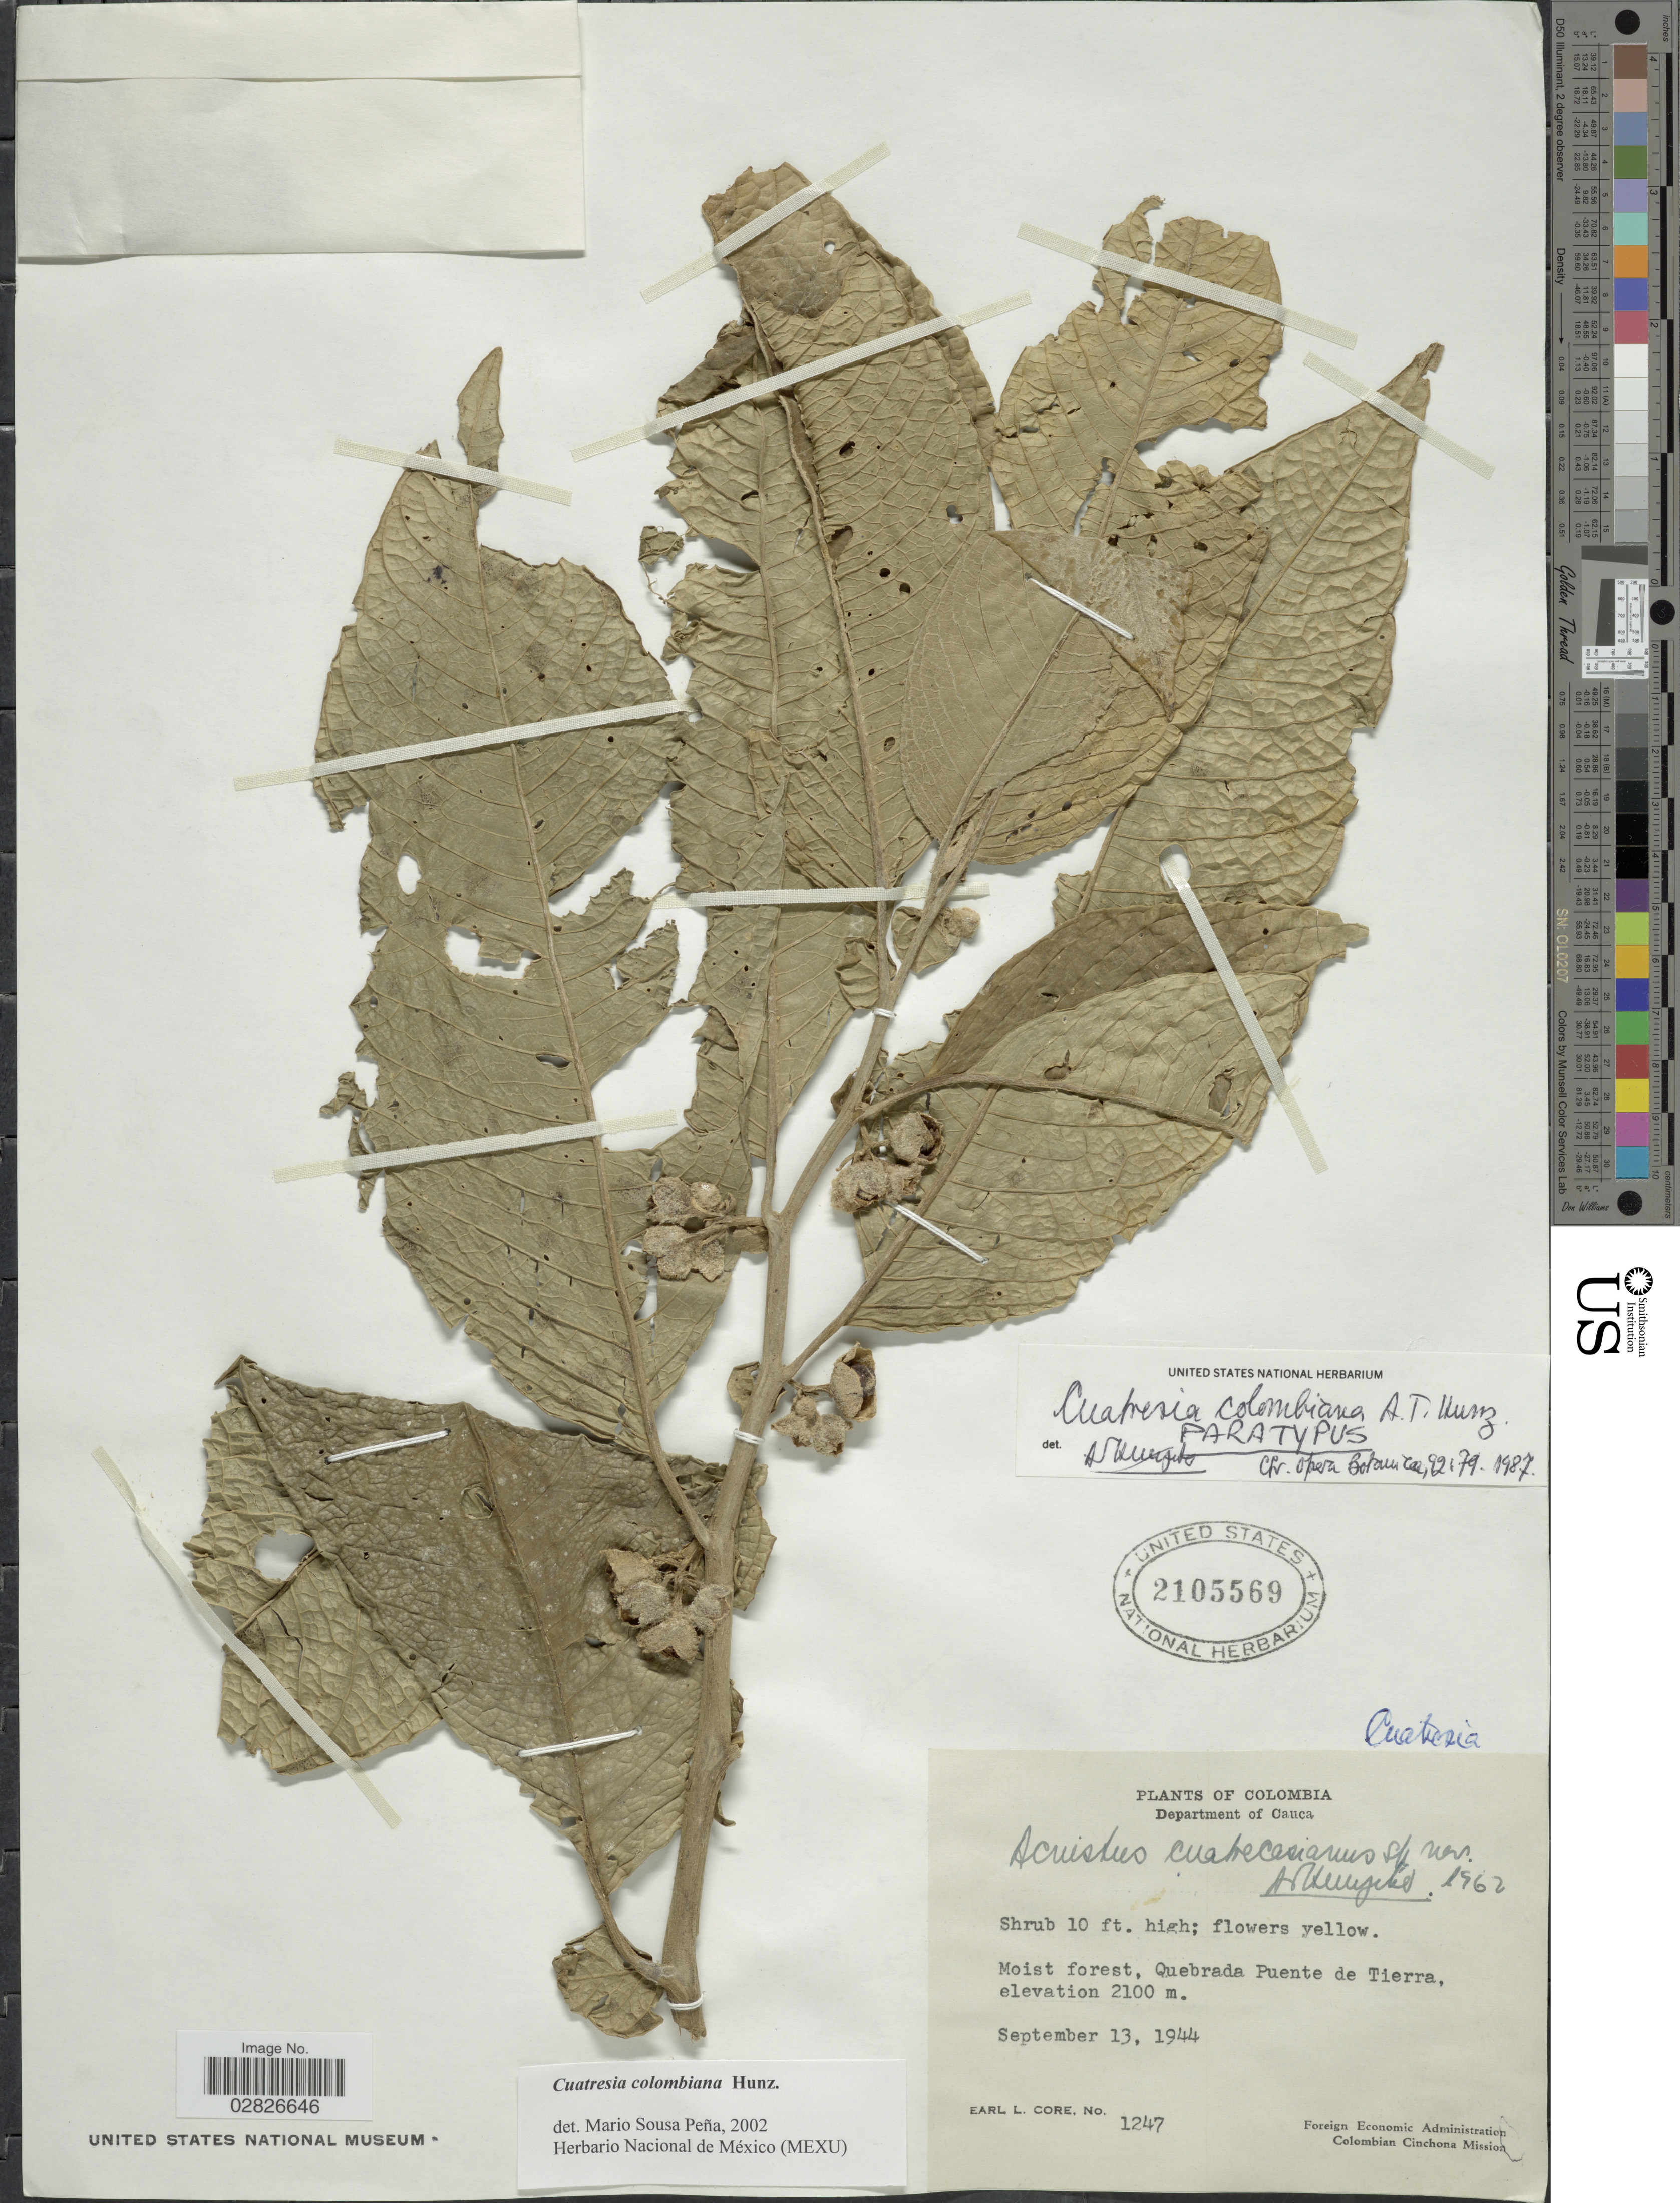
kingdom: Plantae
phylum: Tracheophyta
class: Magnoliopsida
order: Solanales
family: Solanaceae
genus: Cuatresia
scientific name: Cuatresia colombiana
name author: Hunz.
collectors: E. L. Core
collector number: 1247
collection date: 1944-09-13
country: Colombia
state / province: Cauca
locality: Department of Cauca, Quebrada Puente de Tierra.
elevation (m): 2100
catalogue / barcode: US 2105569